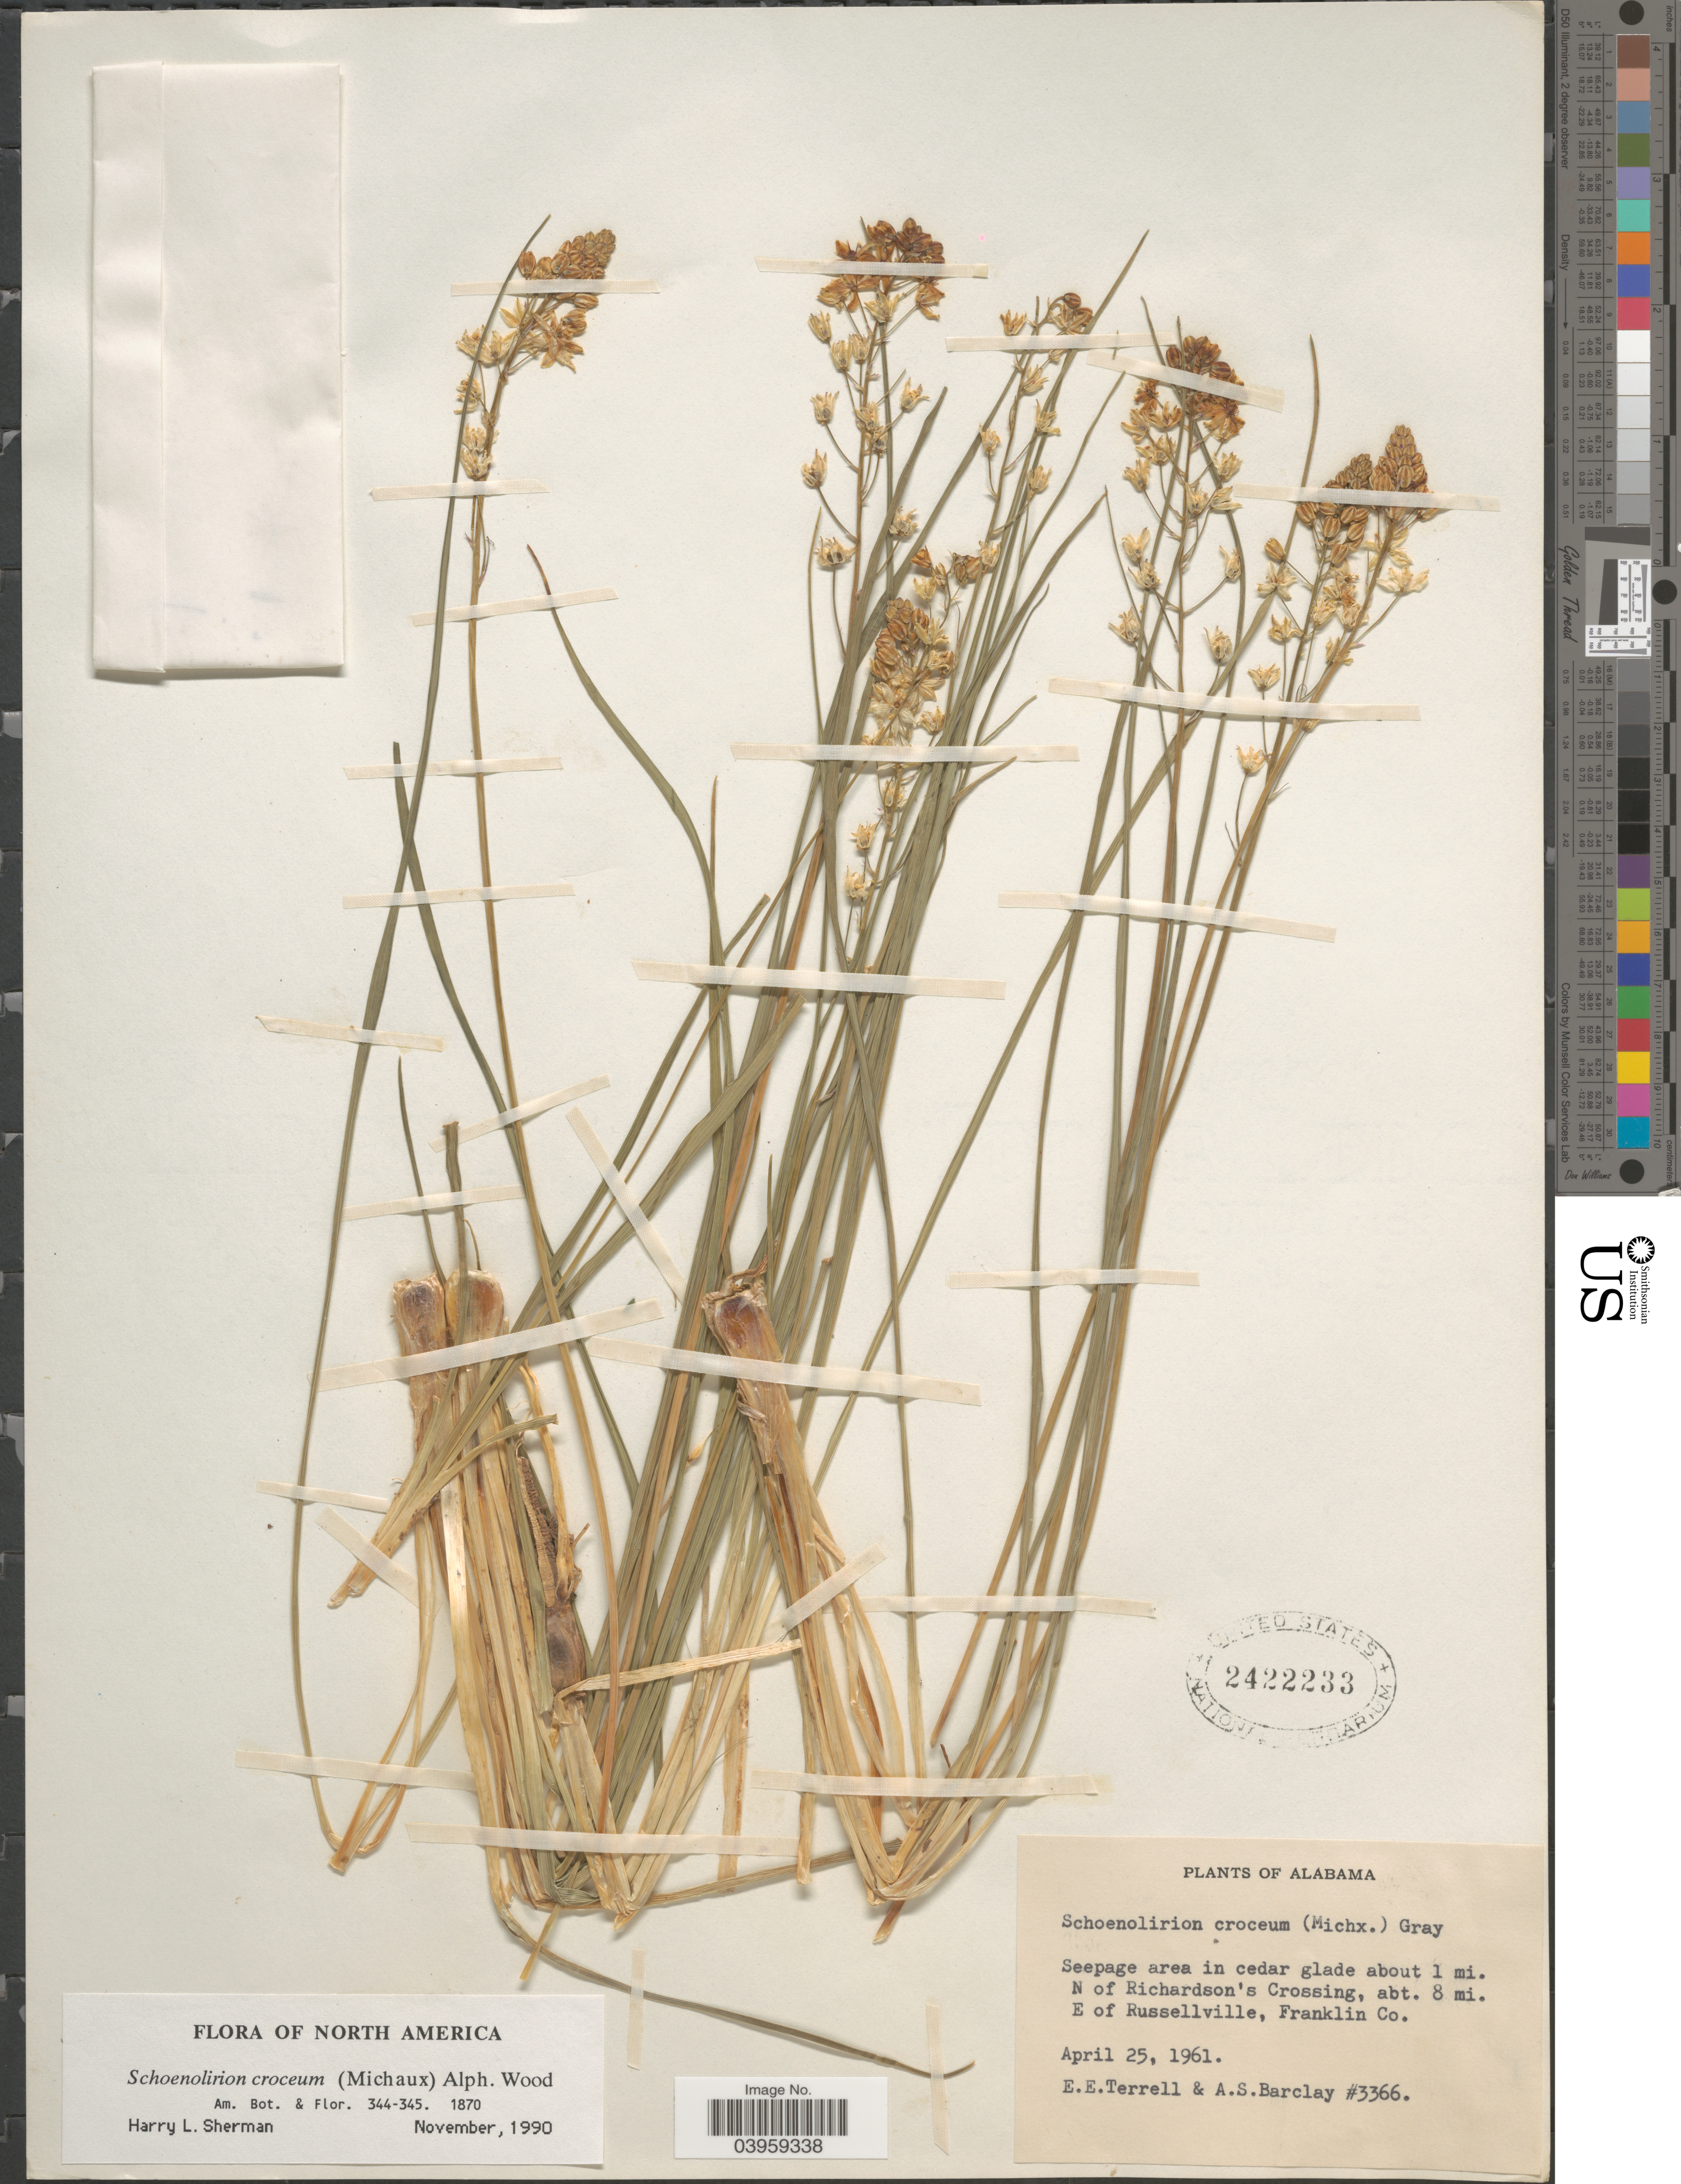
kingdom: Plantae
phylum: Tracheophyta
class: Liliopsida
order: Asparagales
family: Asparagaceae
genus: Schoenolirion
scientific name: Schoenolirion croceum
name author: (Michx.) Alph. Wood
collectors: E. E. Terrell & A. S. Barclay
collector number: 3366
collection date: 1961-04-25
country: United States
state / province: Alabama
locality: Glade about 1 mi. N of Richardson's Crossing, abt. 8 mi. E of Russellville, Franklin Co.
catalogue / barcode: US 2422233